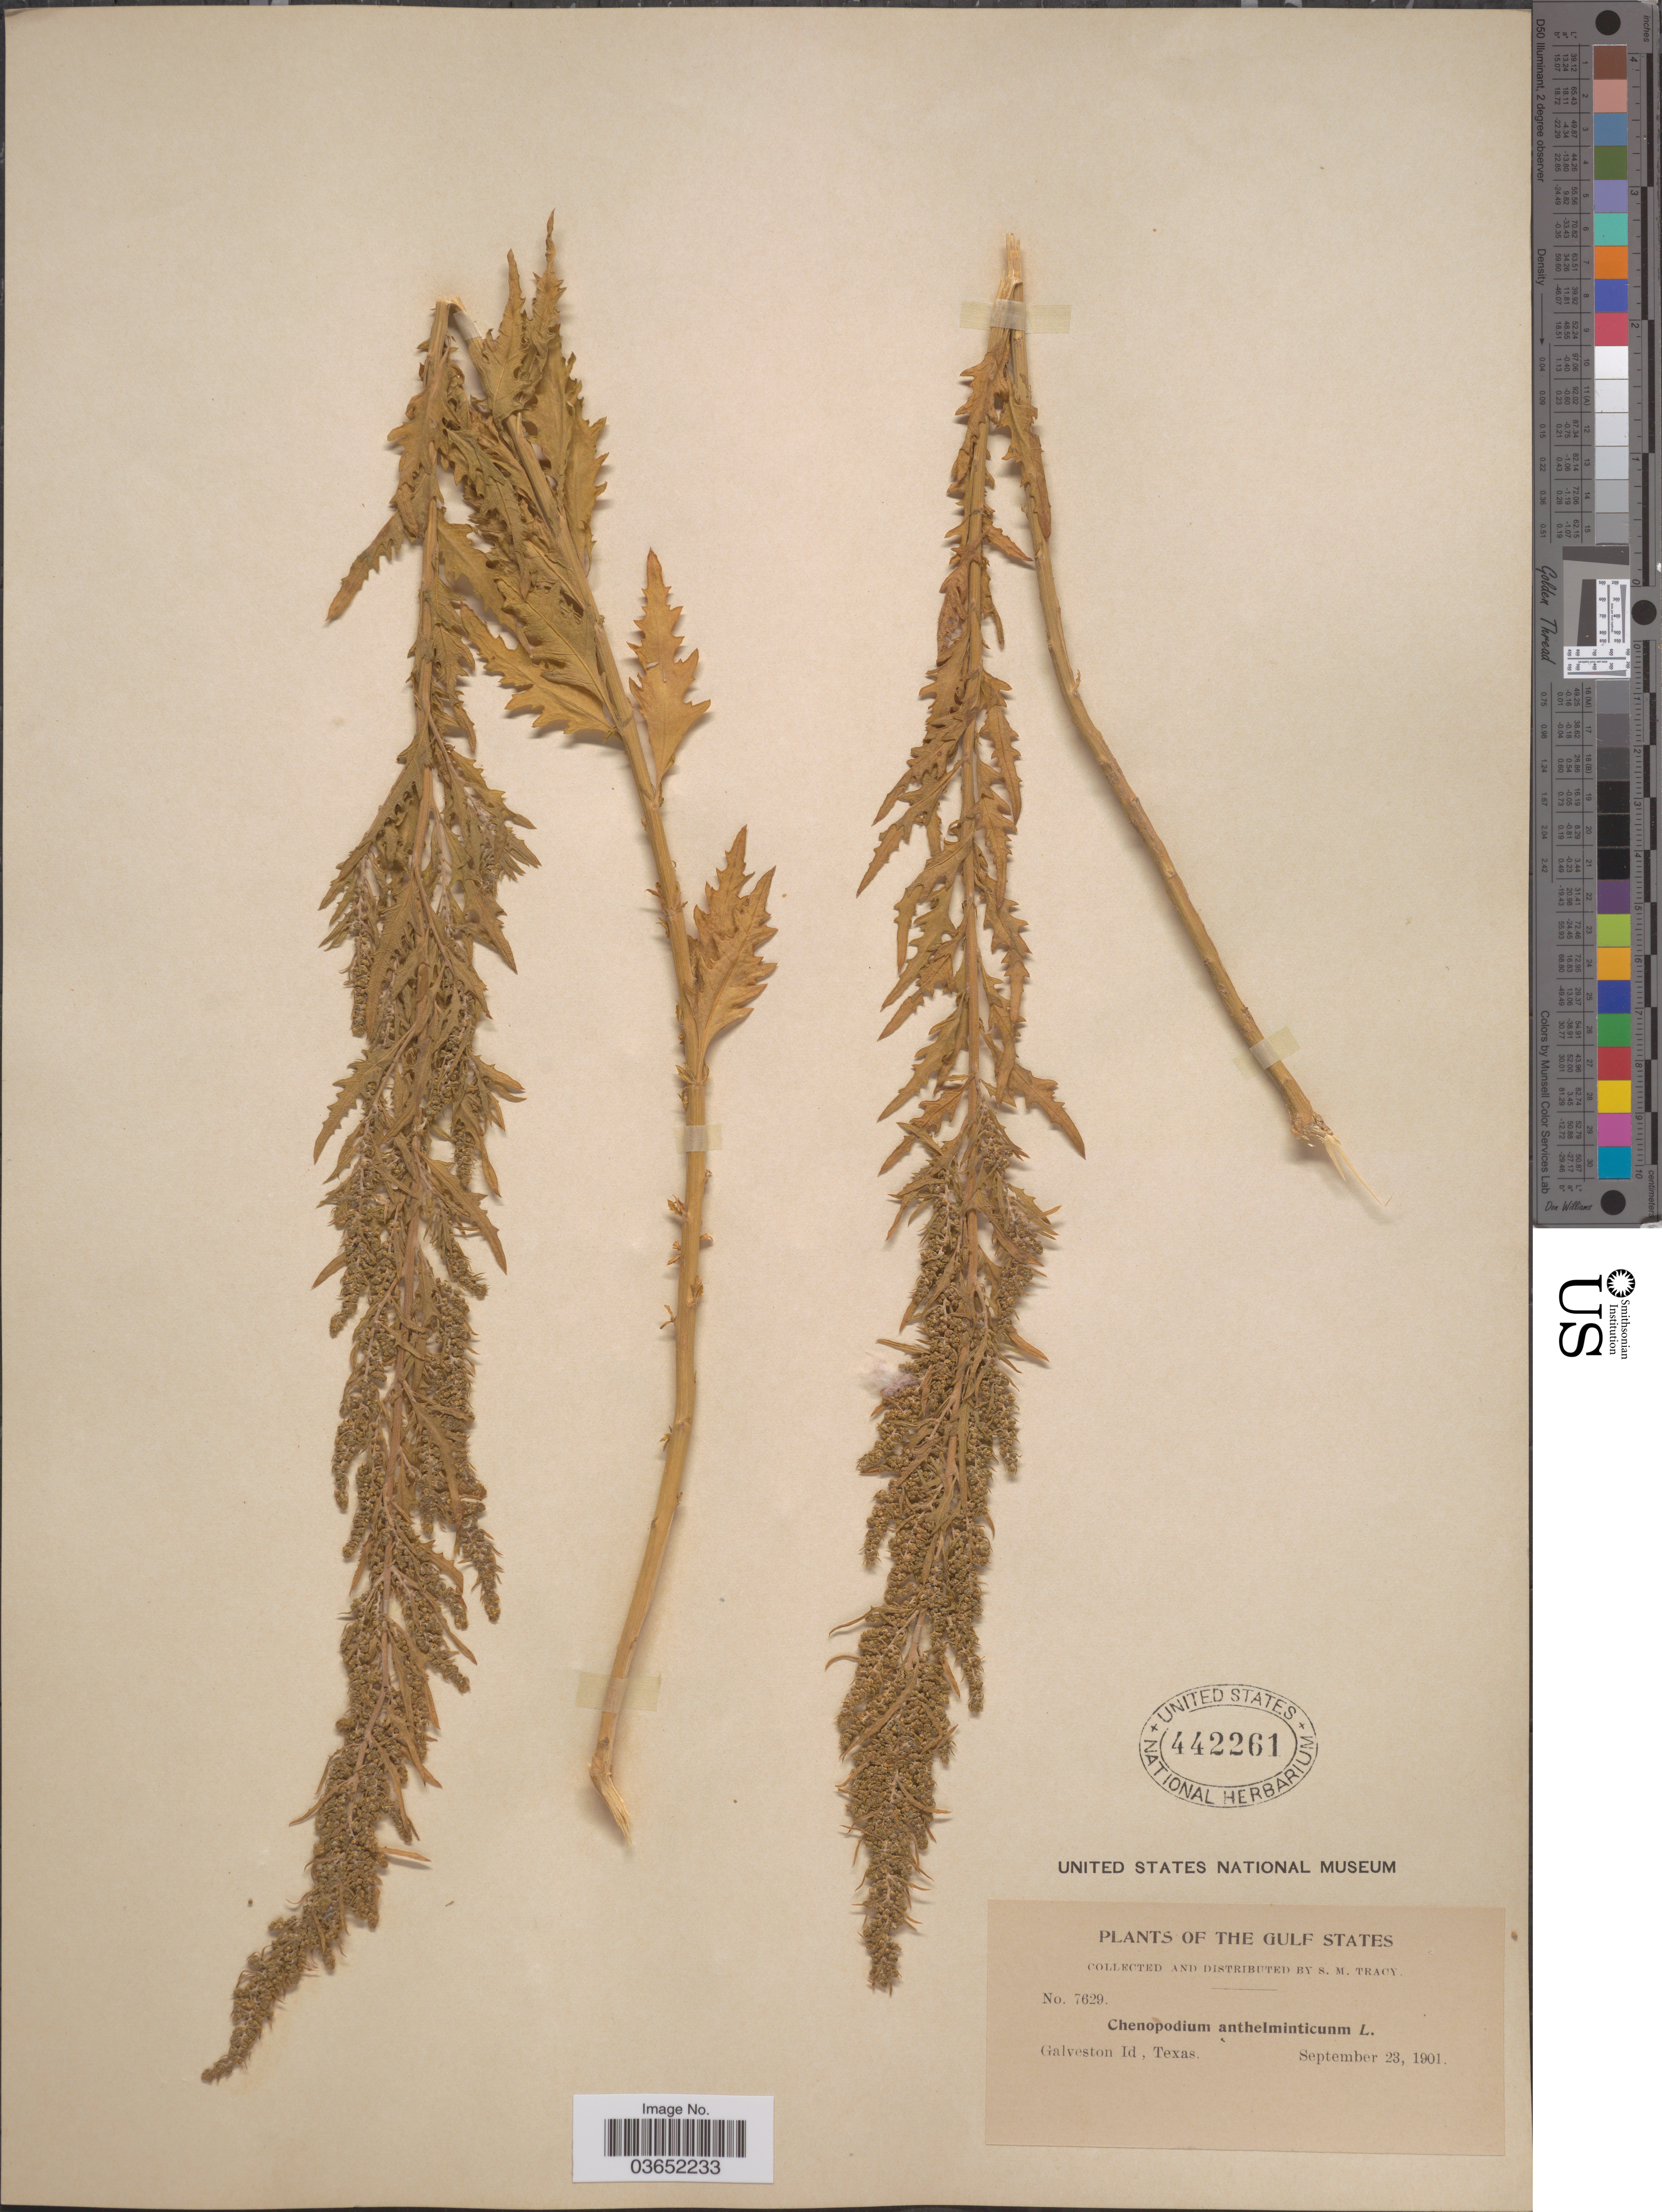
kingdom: Plantae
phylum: Tracheophyta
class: Magnoliopsida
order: Caryophyllales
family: Amaranthaceae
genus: Chenopodium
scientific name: Chenopodium ambrosioides var. anthelminticum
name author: (L.) A. Gray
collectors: S. M. Tracy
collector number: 7629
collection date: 1901-09-23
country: United States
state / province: Texas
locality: The Gulf States. Galveston Id.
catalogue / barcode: US 442261